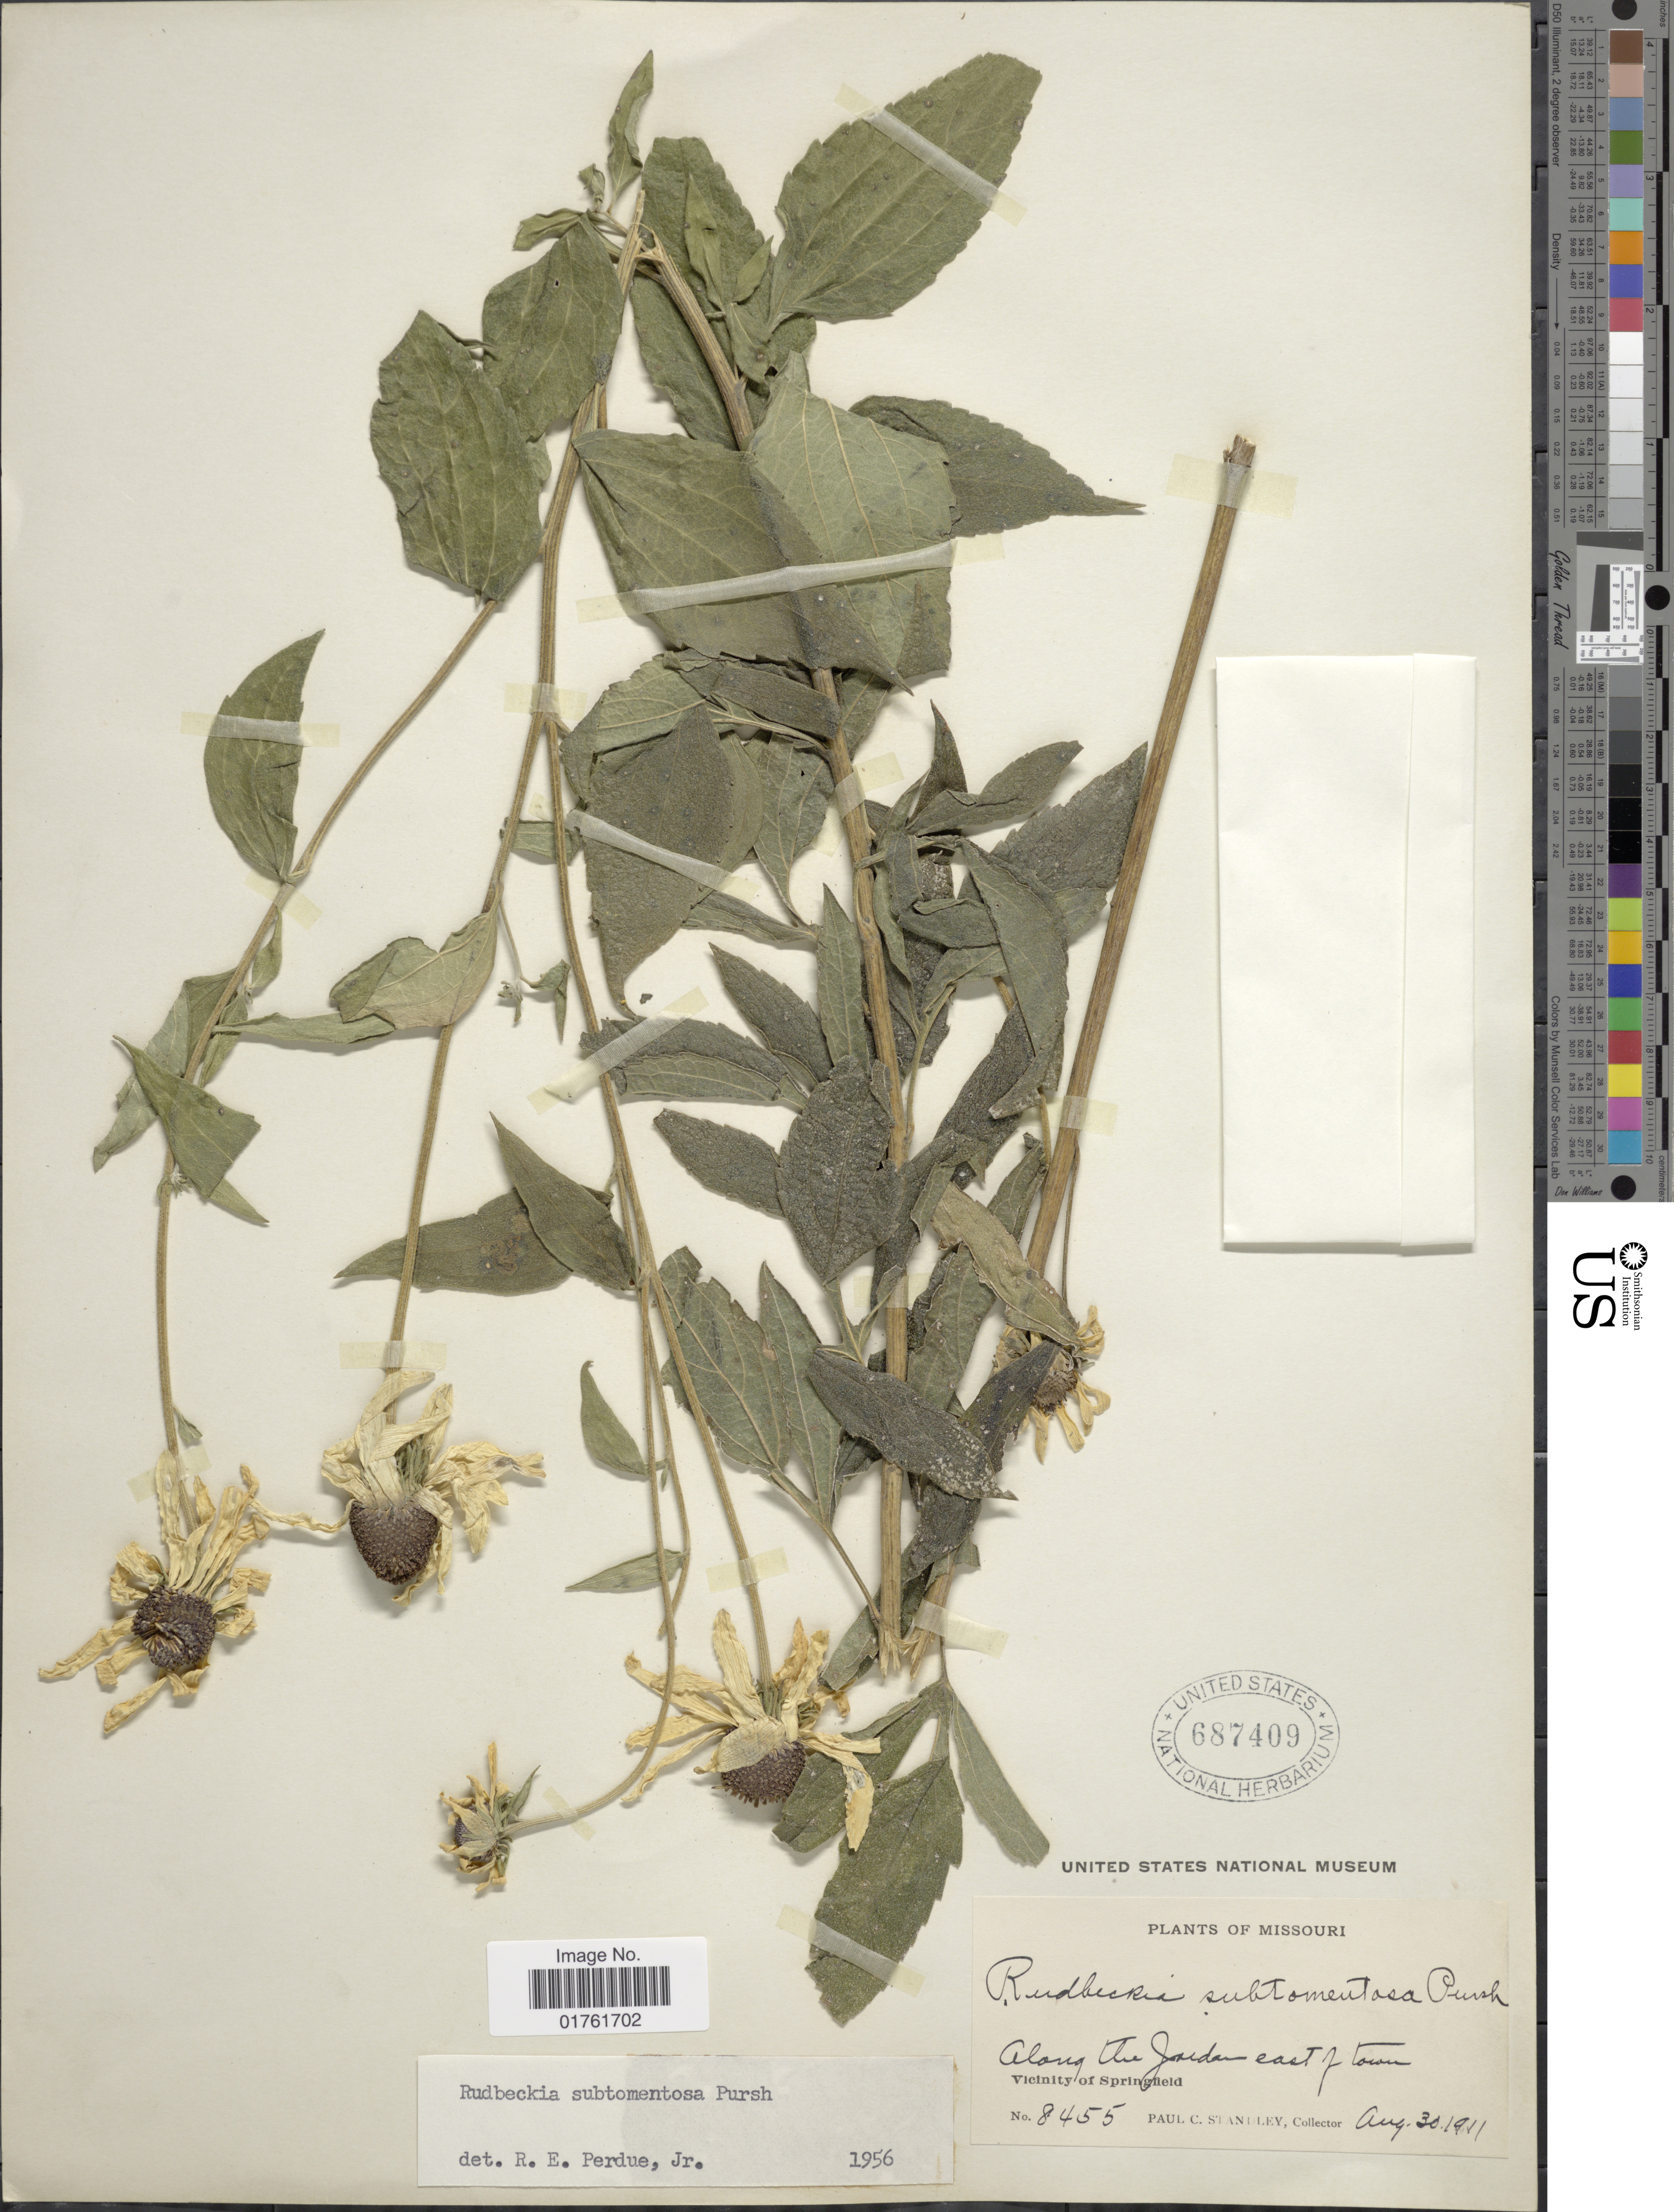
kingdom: Plantae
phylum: Tracheophyta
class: Magnoliopsida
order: Asterales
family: Asteraceae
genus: Rudbeckia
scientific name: Rudbeckia subtomentosa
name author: Pursh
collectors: P. C. Standley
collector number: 8455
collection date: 1911-08-30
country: United States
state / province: Missouri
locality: Along the Jordan east of town, Vicinity of Springfield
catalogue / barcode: US 687409